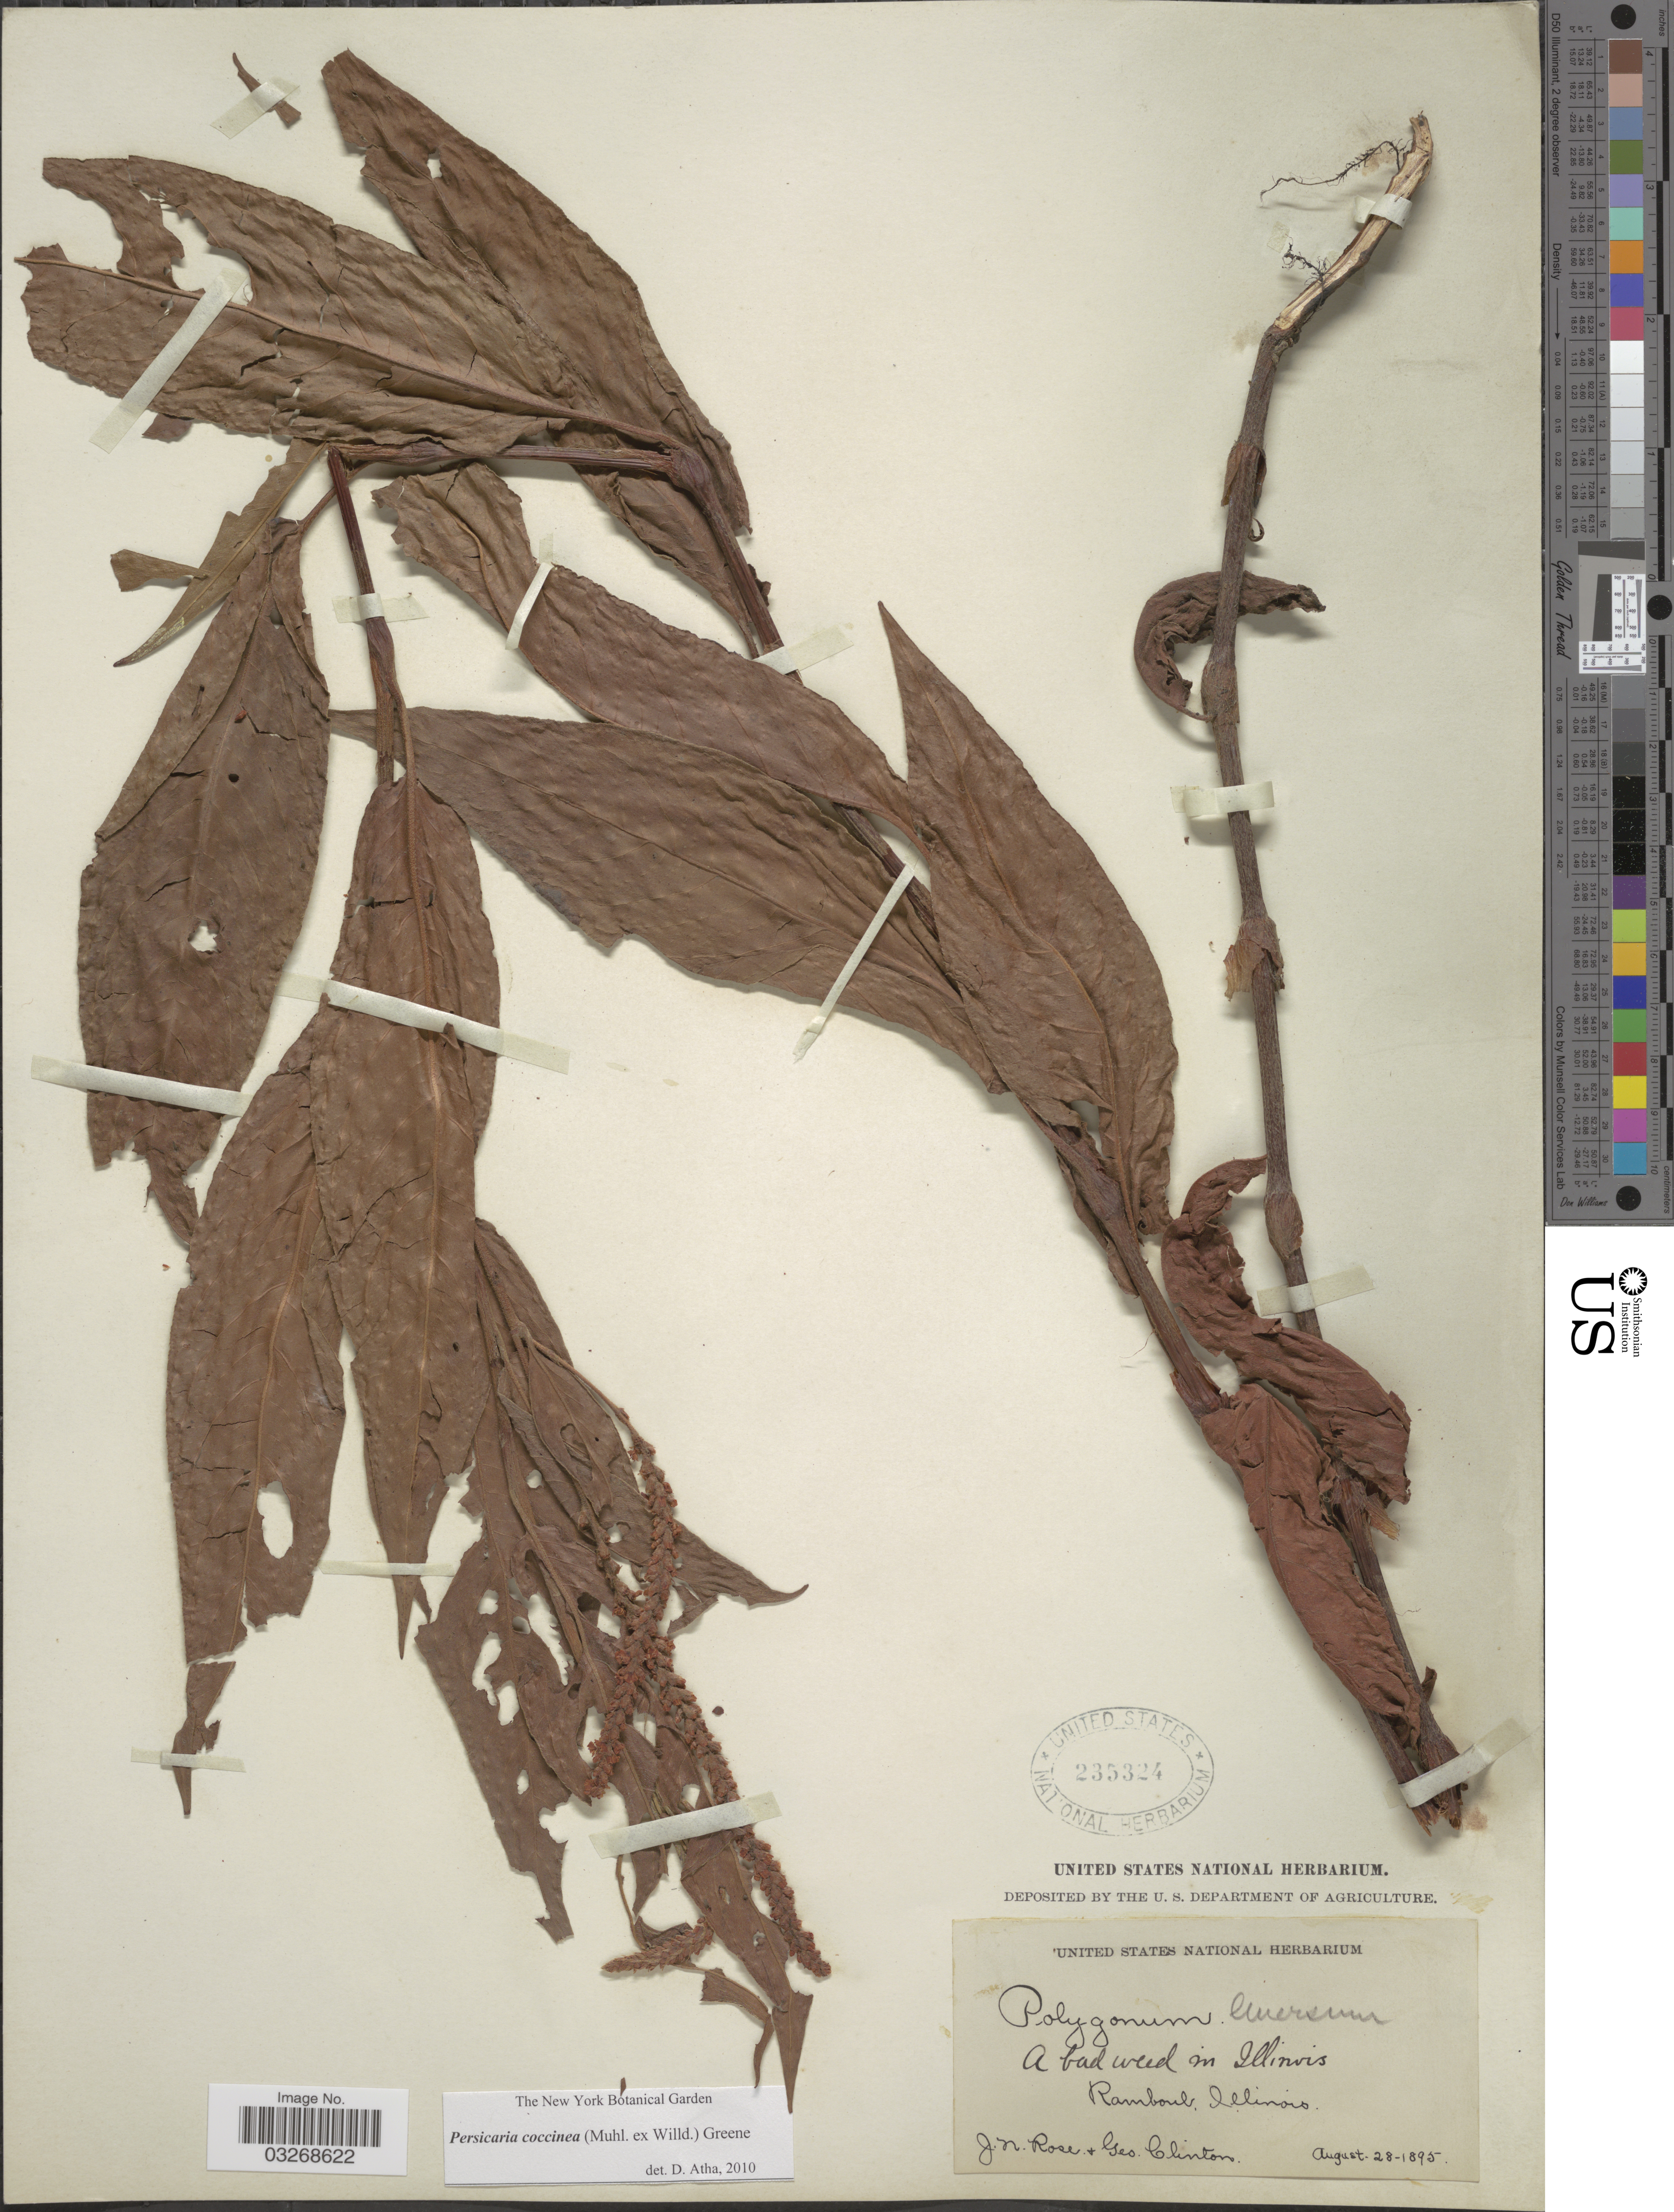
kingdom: Plantae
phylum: Tracheophyta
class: Magnoliopsida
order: Caryophyllales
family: Polygonaceae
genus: Persicaria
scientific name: Persicaria coccinea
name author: (Muhl. ex Willd.) Greene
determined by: Atha, D. E.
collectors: J. N. Rose & G. Clinton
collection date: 1895-08-28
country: United States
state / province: Illinois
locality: Rantoul.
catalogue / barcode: US 235324